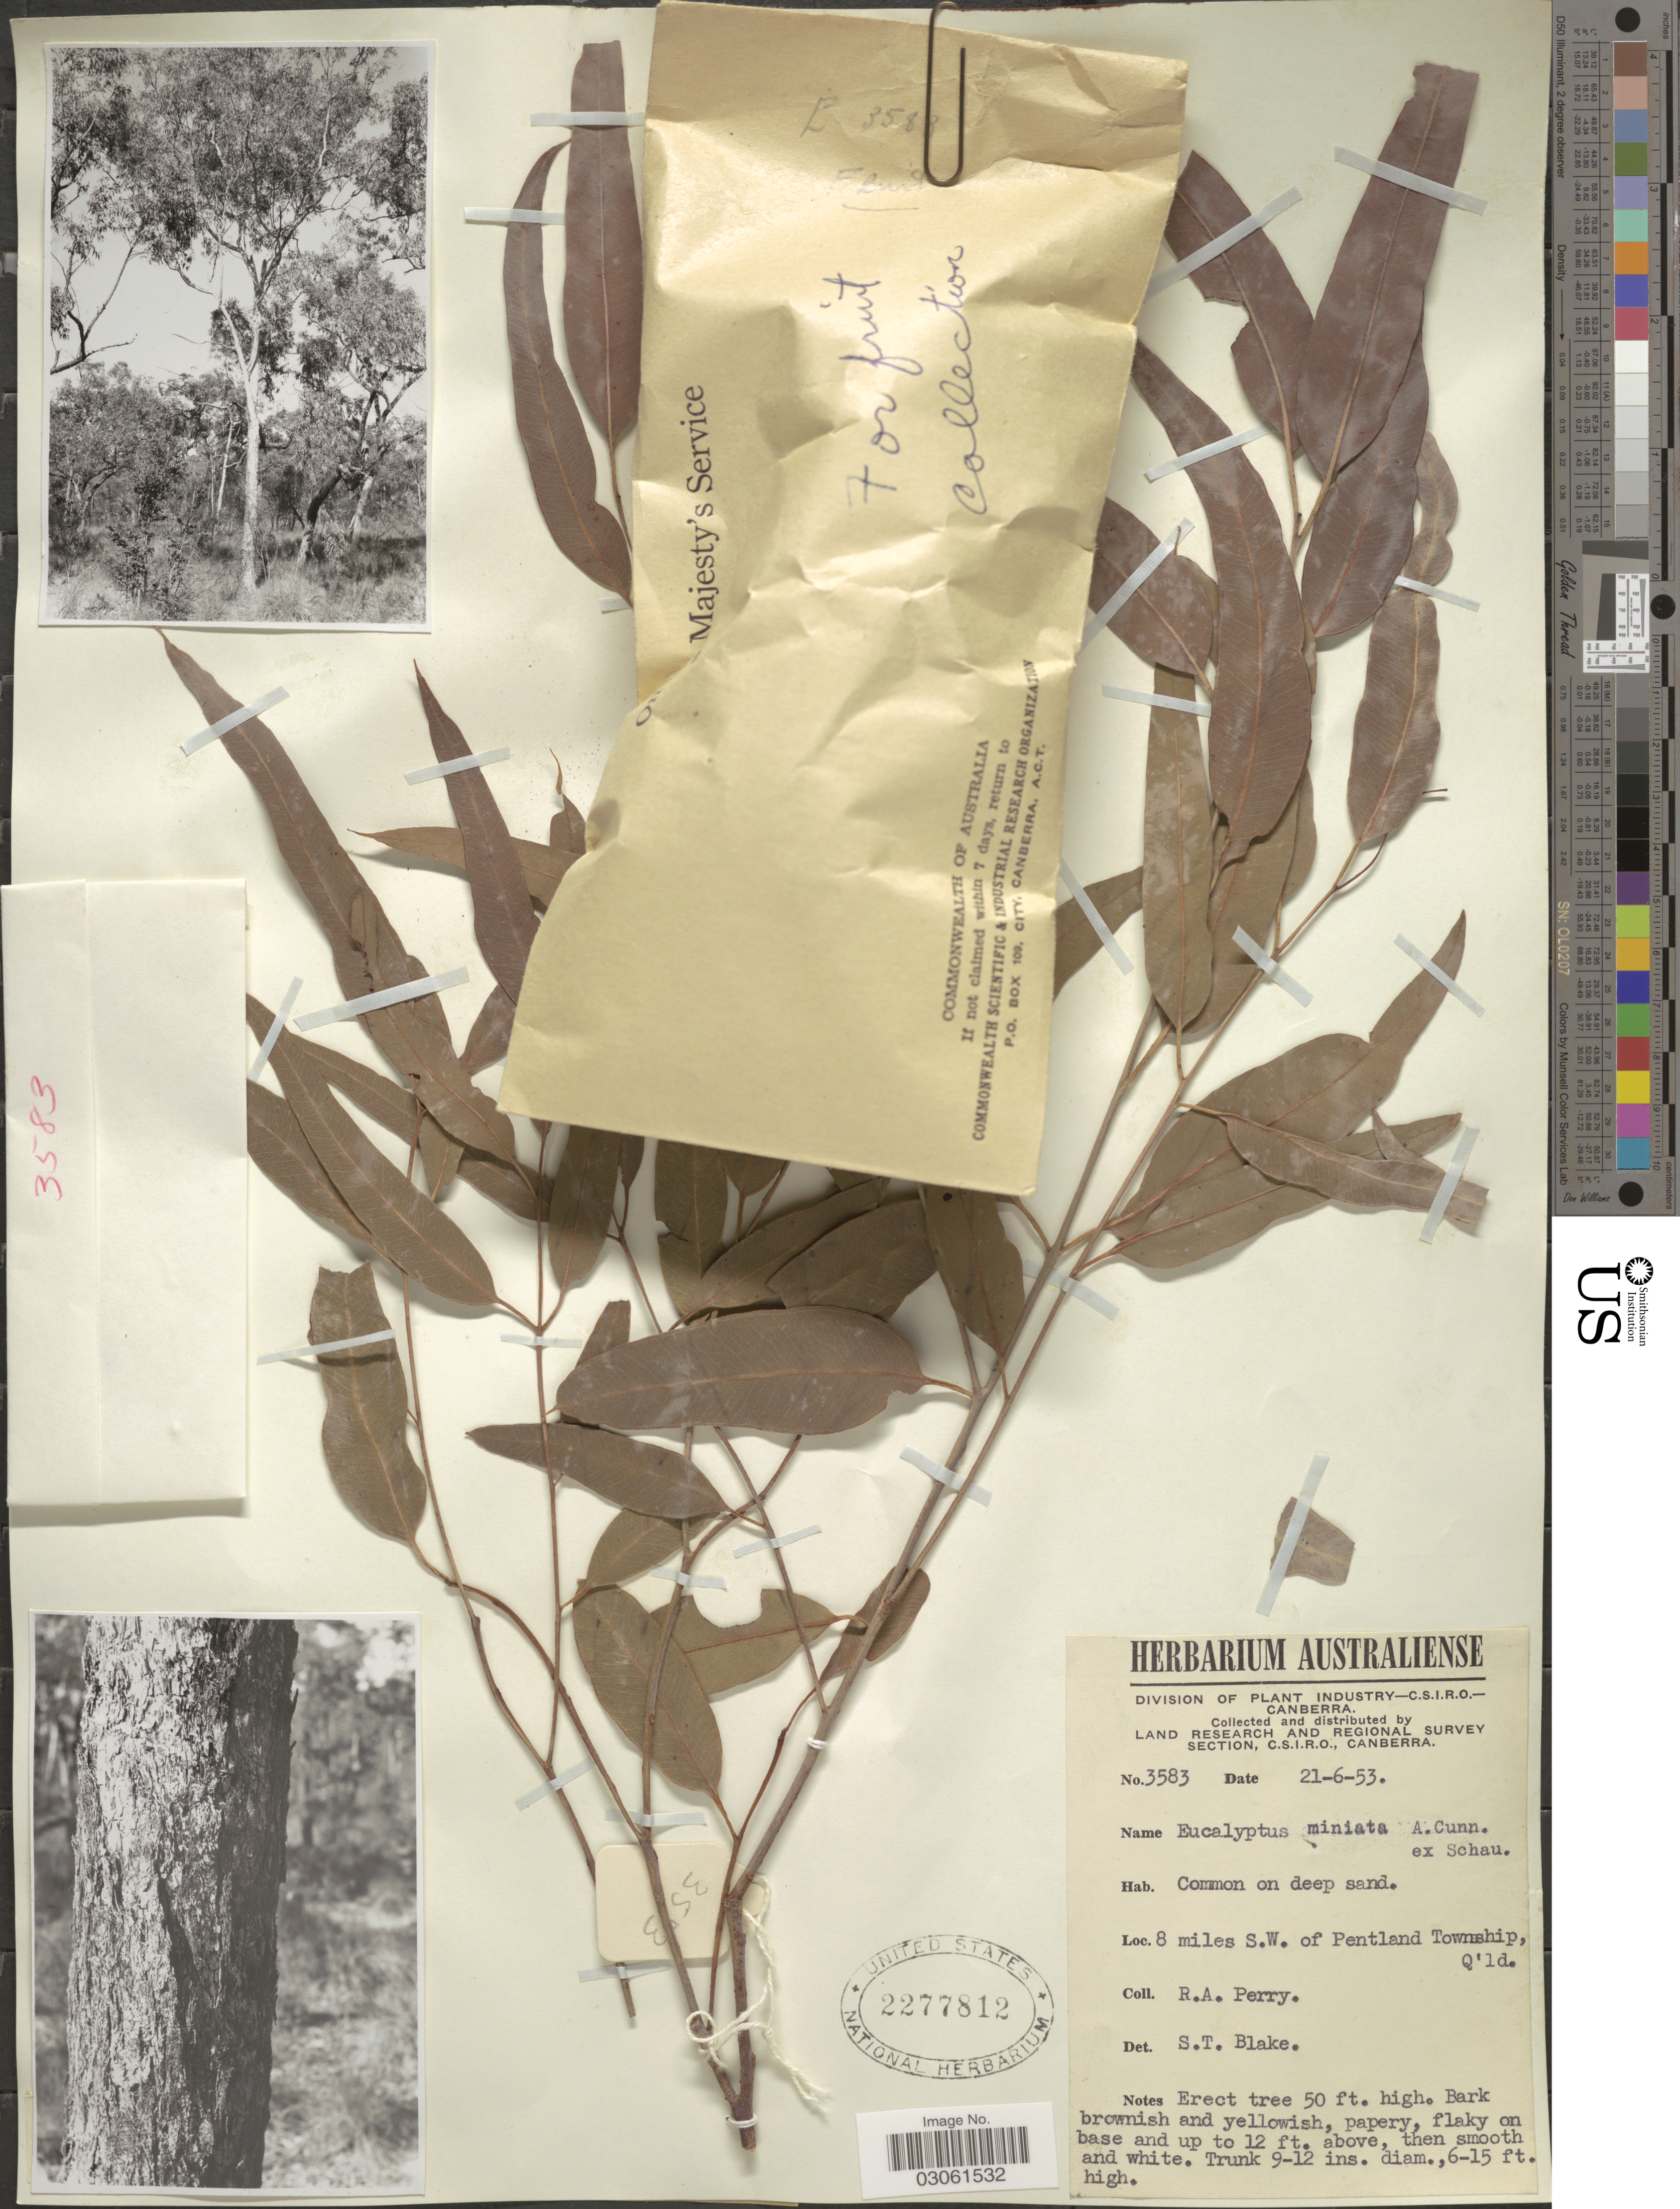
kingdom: Plantae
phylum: Tracheophyta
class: Magnoliopsida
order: Myrtales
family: Myrtaceae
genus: Eucalyptus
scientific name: Eucalyptus miniata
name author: Shauer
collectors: Perry, R. A.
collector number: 3583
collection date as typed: Transcribed d/m/y: 21/6/53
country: Australia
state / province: Queensland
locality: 8 miles S. W. of Pentland Township, Q'ld.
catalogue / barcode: US 2277812